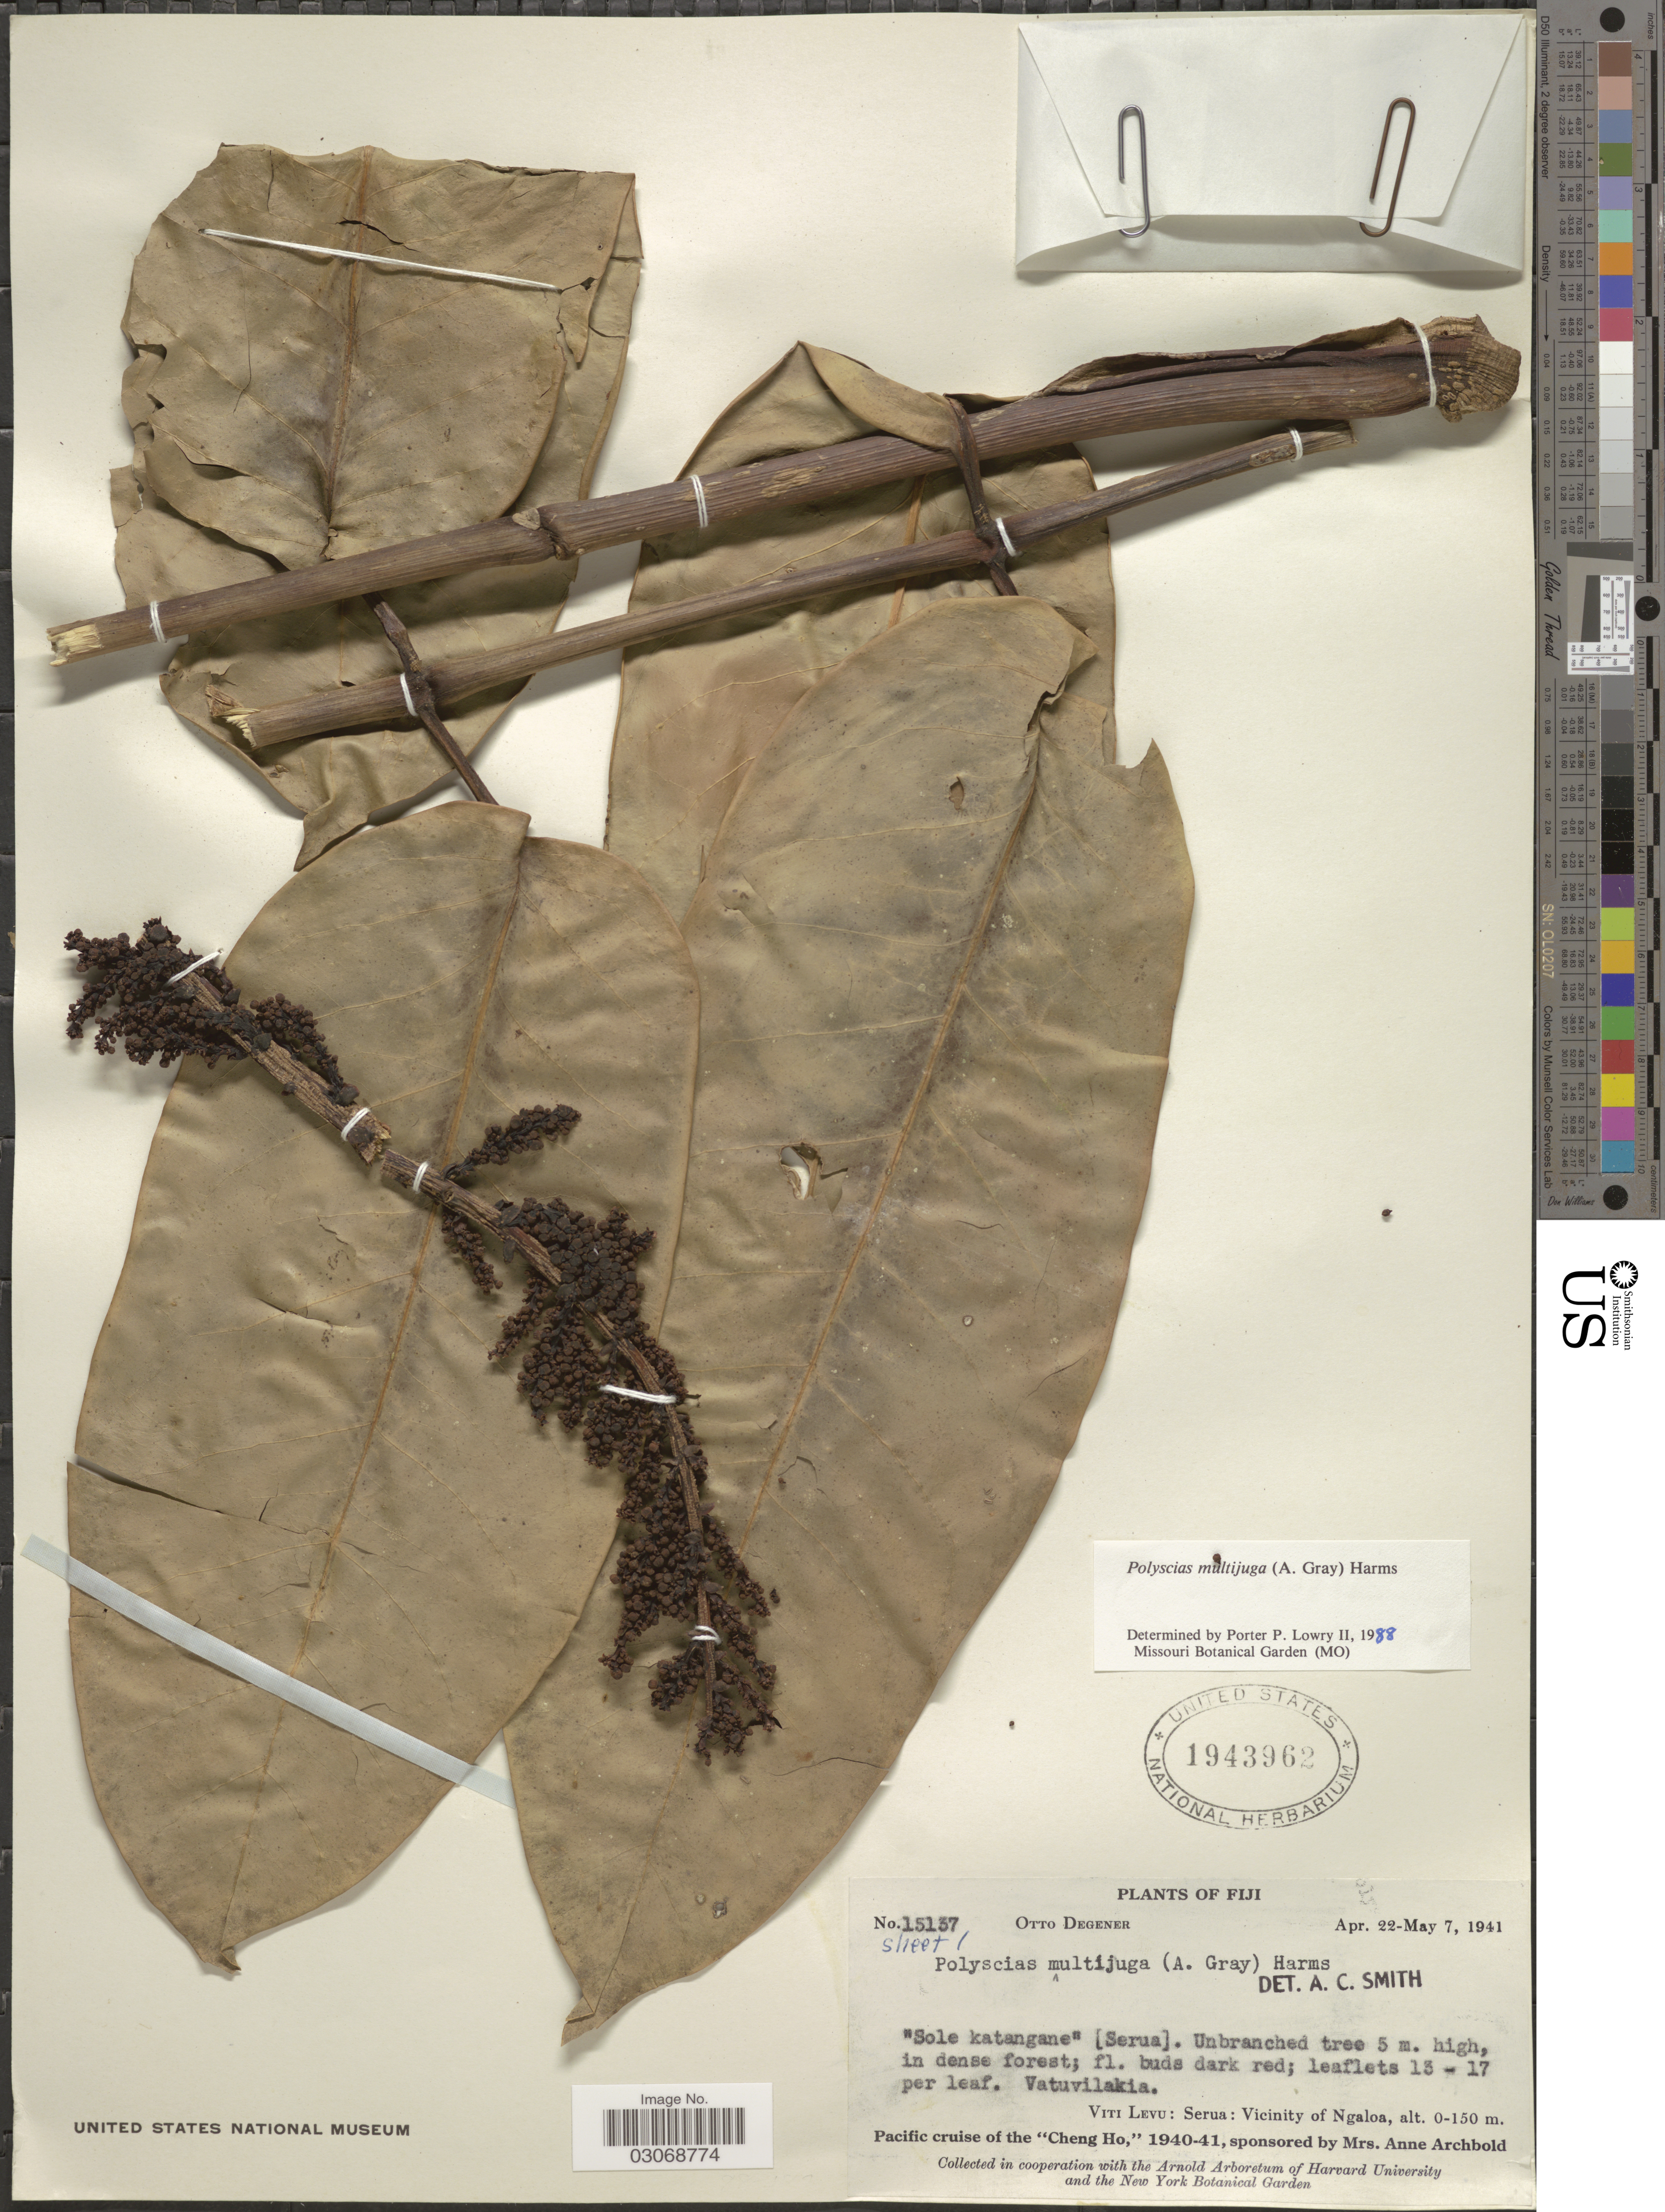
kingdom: Plantae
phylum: Tracheophyta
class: Magnoliopsida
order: Apiales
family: Araliaceae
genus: Polyscias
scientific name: Polyscias multijuga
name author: Harms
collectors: O. Degener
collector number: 15137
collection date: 1941-04-22/1941-05-07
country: Fiji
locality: Vatuvilakia. Viti Levu: Serua: Vicinity of Ngaloa.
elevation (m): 0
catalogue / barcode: US 1943962